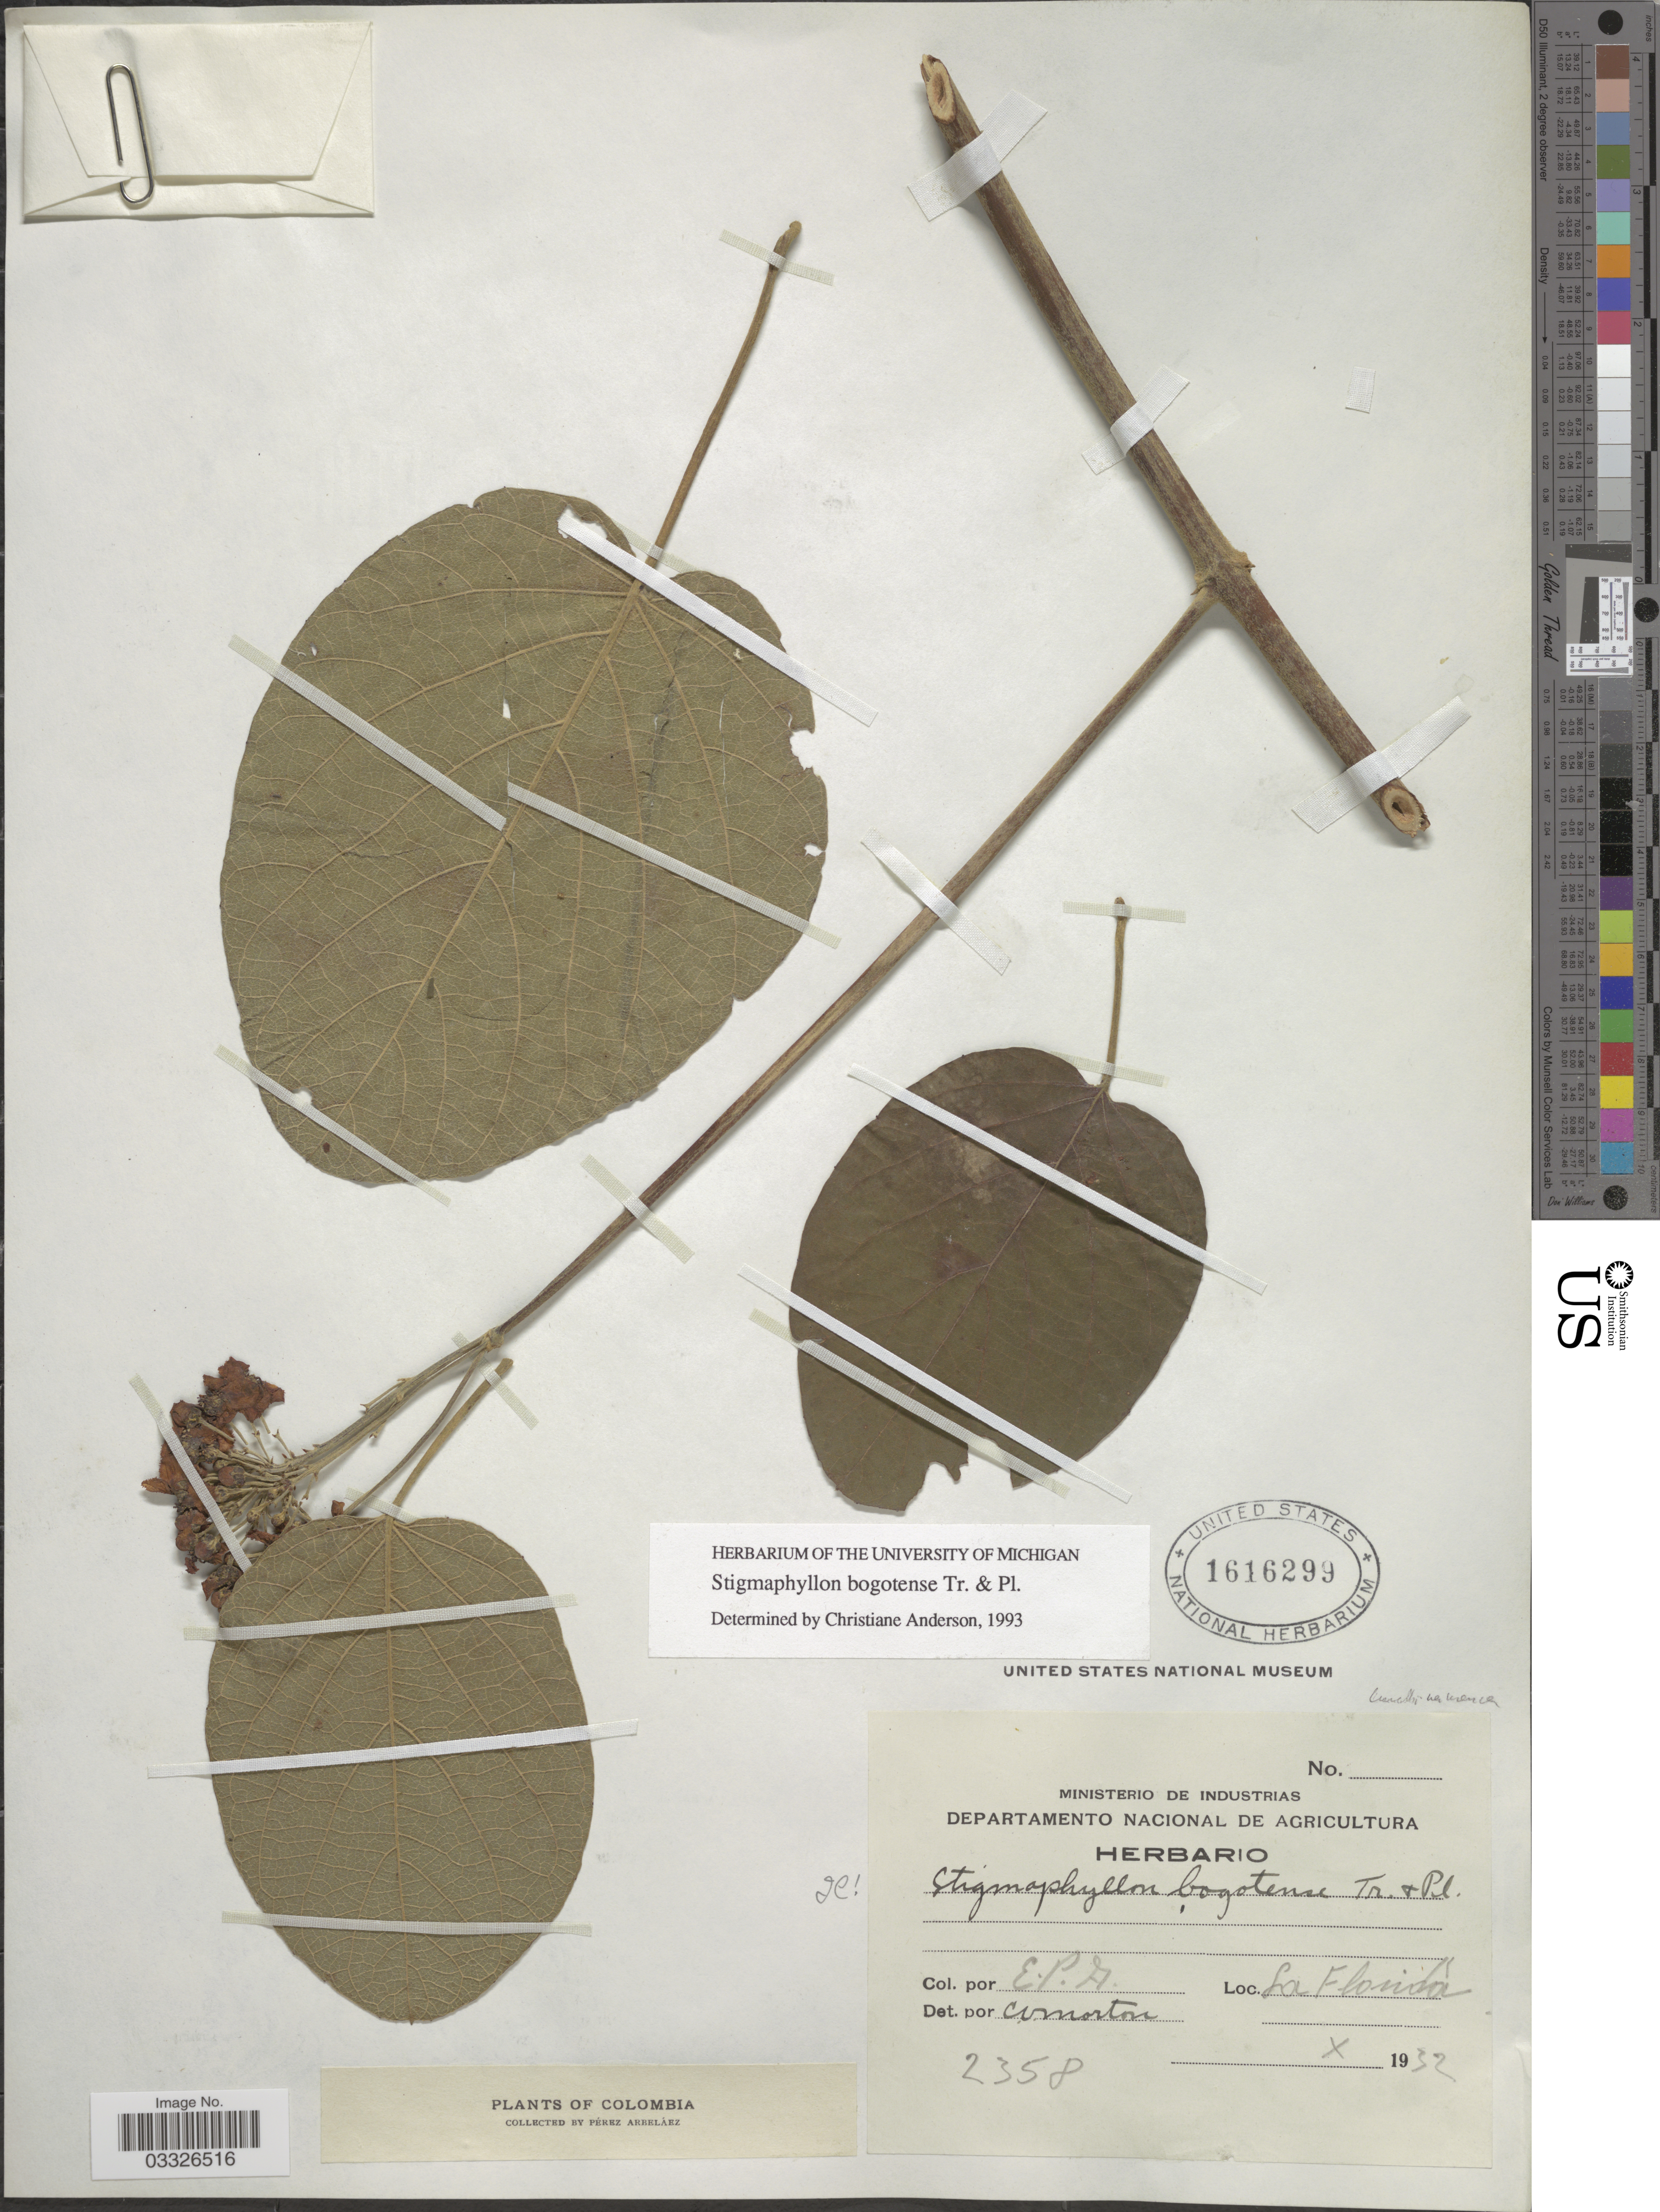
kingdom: Plantae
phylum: Tracheophyta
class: Magnoliopsida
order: Malpighiales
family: Malpighiaceae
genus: Stigmaphyllon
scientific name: Stigmaphyllon bogotense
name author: Triana & Planch.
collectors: E. Pérez Arbeláez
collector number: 2358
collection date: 1935-10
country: Colombia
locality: La Floridá.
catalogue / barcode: US 1616299